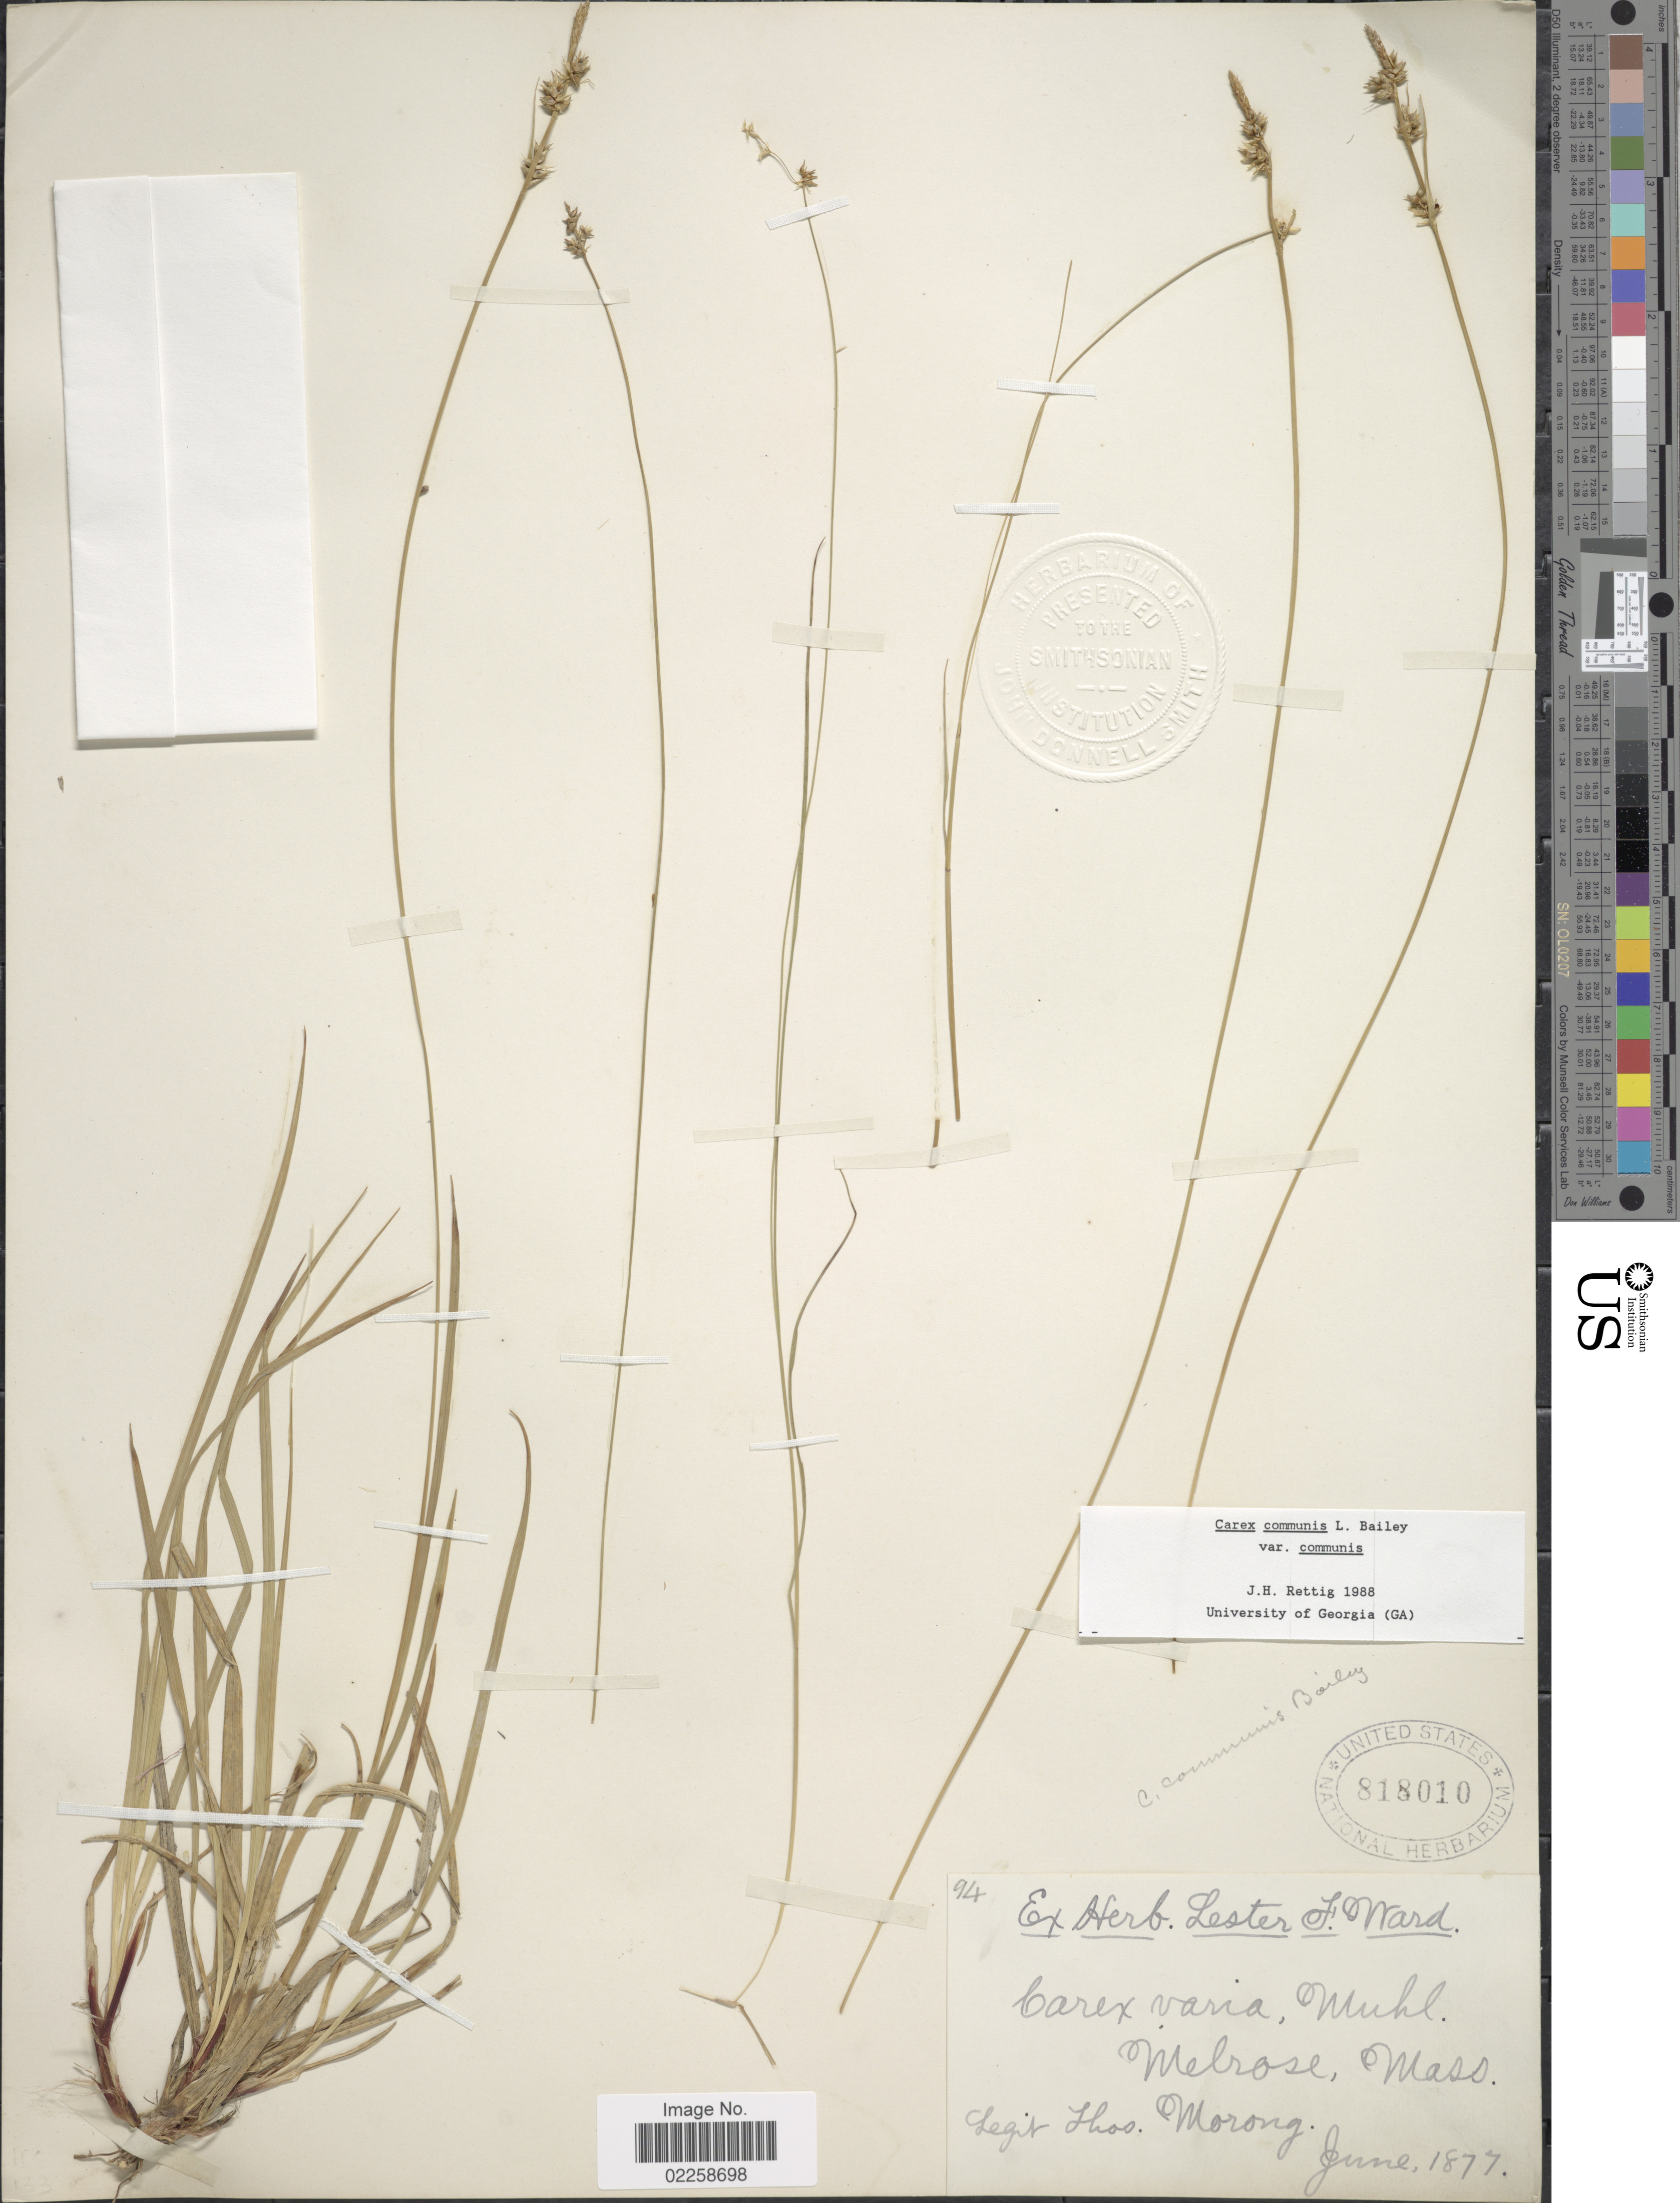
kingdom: Plantae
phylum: Tracheophyta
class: Liliopsida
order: Poales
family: Cyperaceae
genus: Carex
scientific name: Carex communis var. communis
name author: L.H. Bailey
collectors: ex herb. T. Morong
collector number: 94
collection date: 1877-06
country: United States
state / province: Massachusetts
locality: Melrose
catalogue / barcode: US 818010